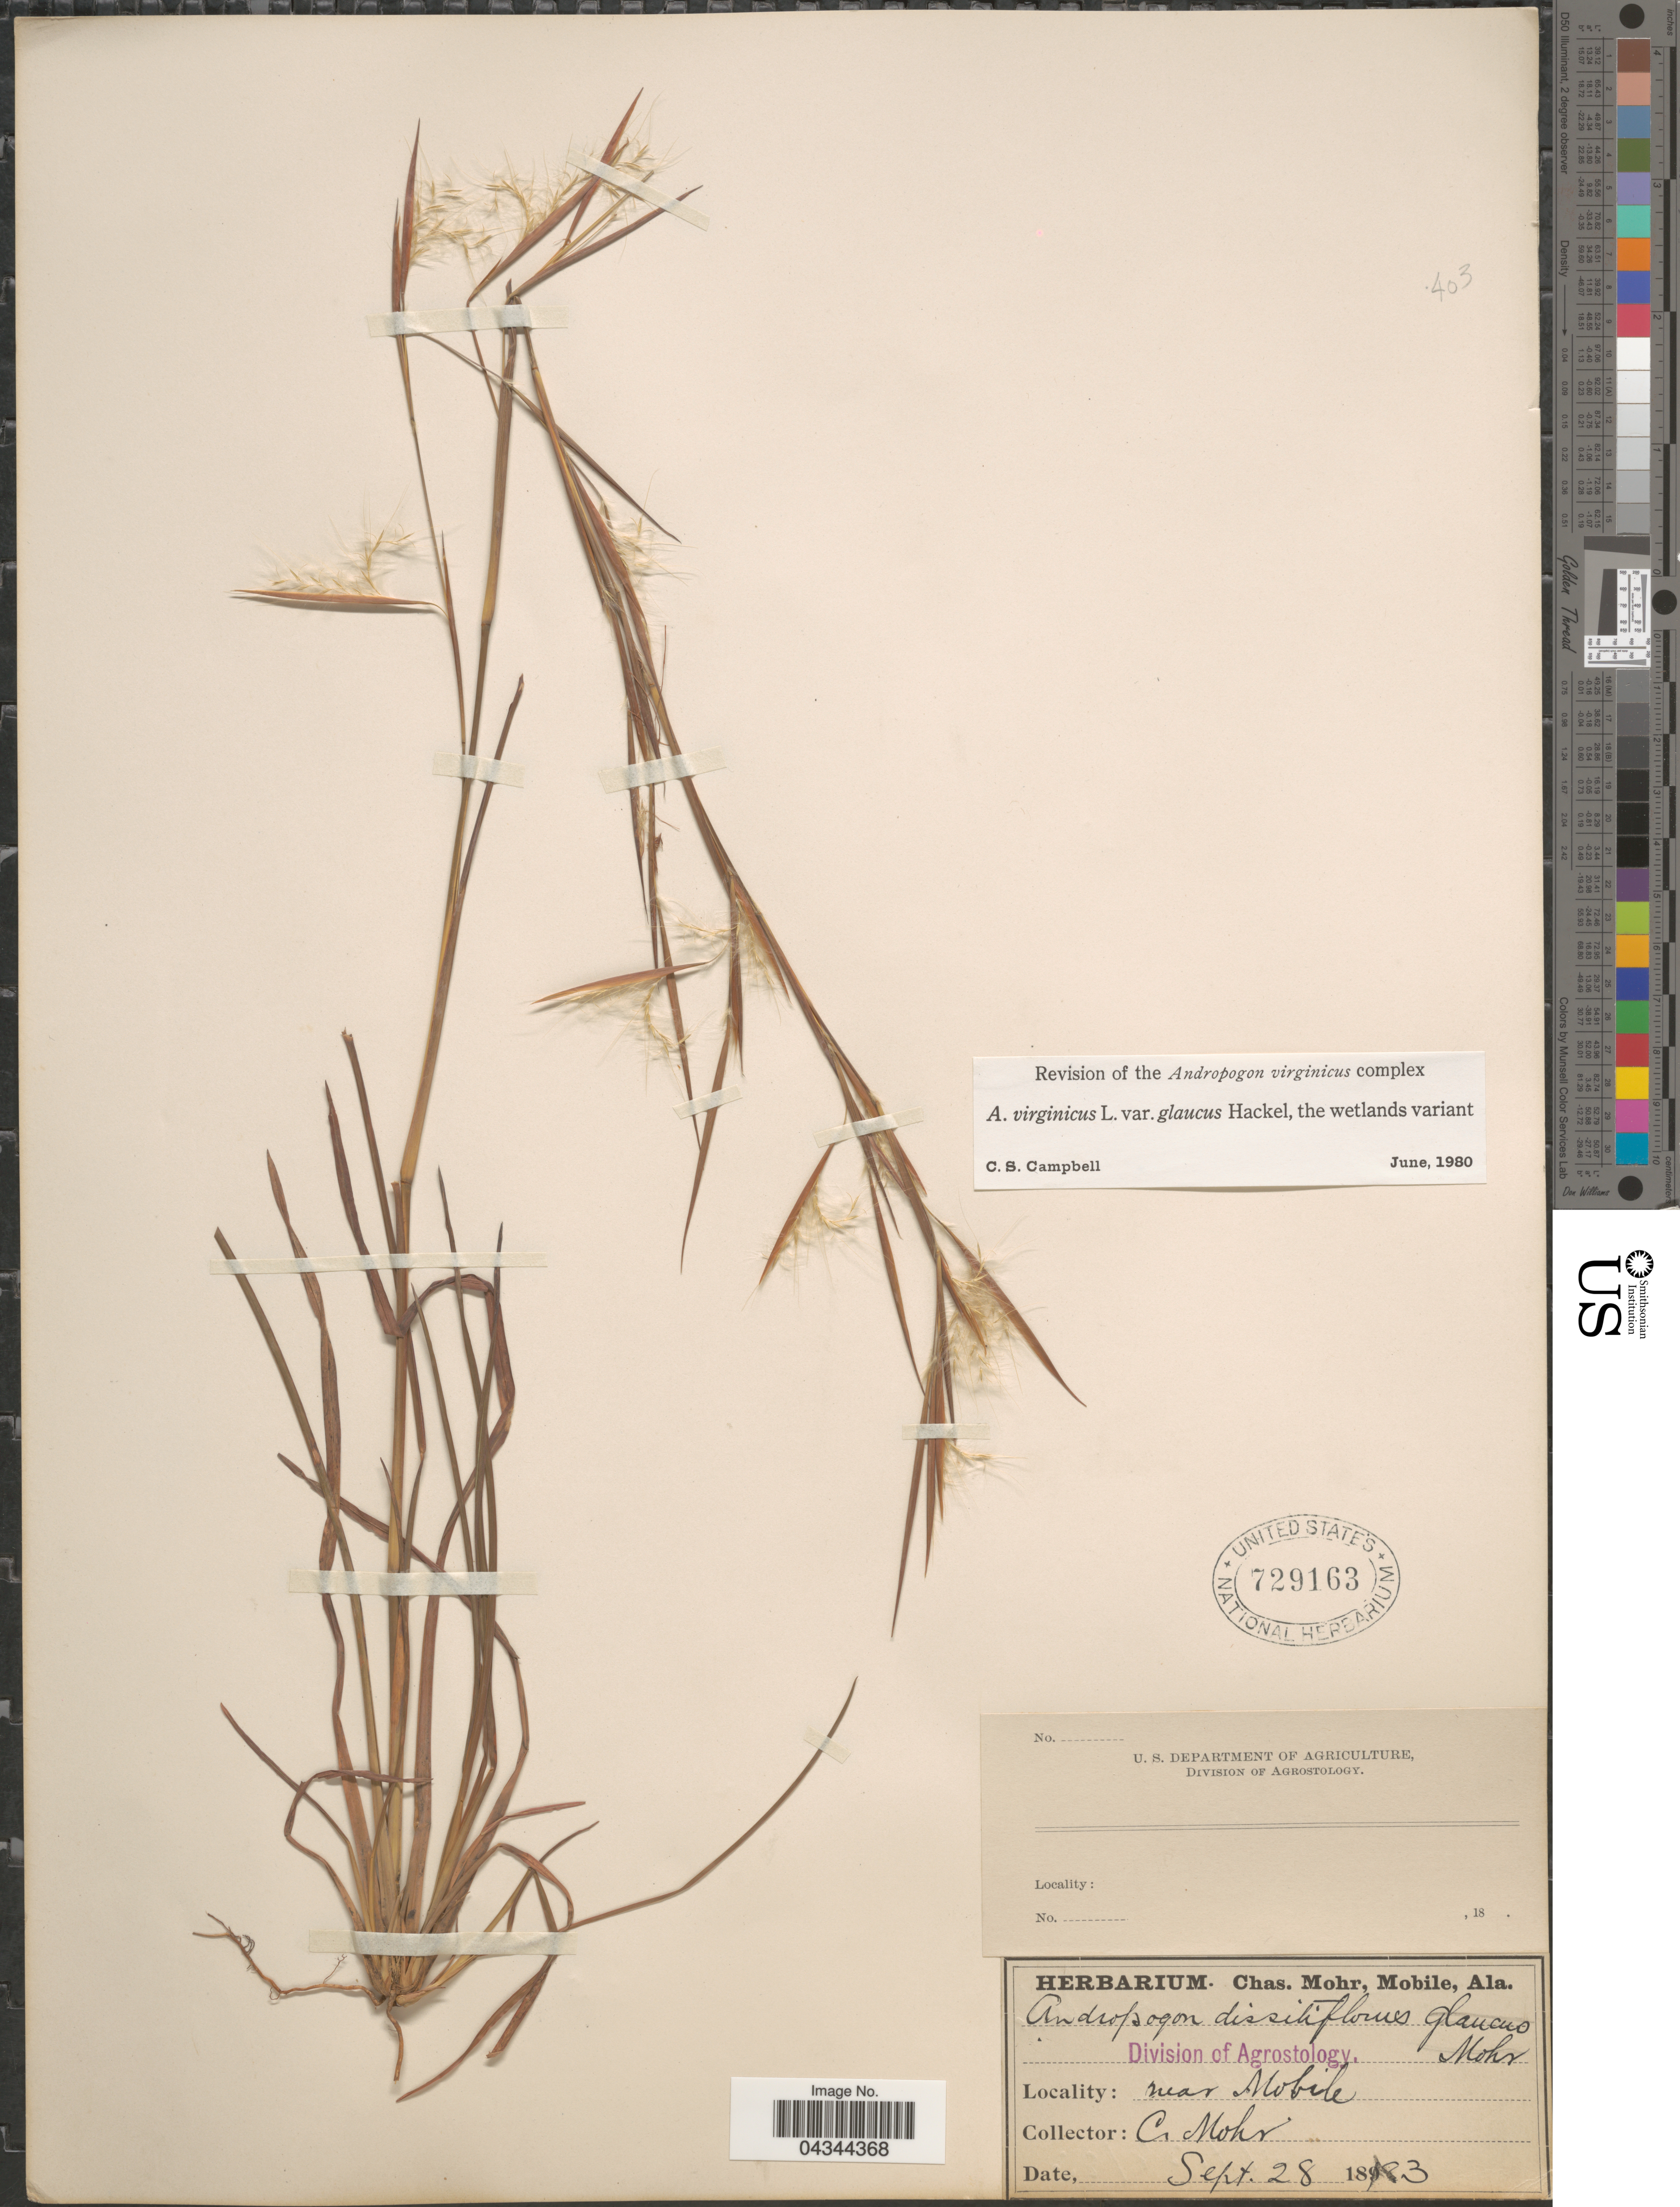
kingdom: Plantae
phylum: Tracheophyta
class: Liliopsida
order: Poales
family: Poaceae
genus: Andropogon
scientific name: Andropogon virginicus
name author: L.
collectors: Mohr, C. T. (herbarium)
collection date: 1883-09-28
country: United States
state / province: Alabama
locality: Near Mobile.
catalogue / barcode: US 729163